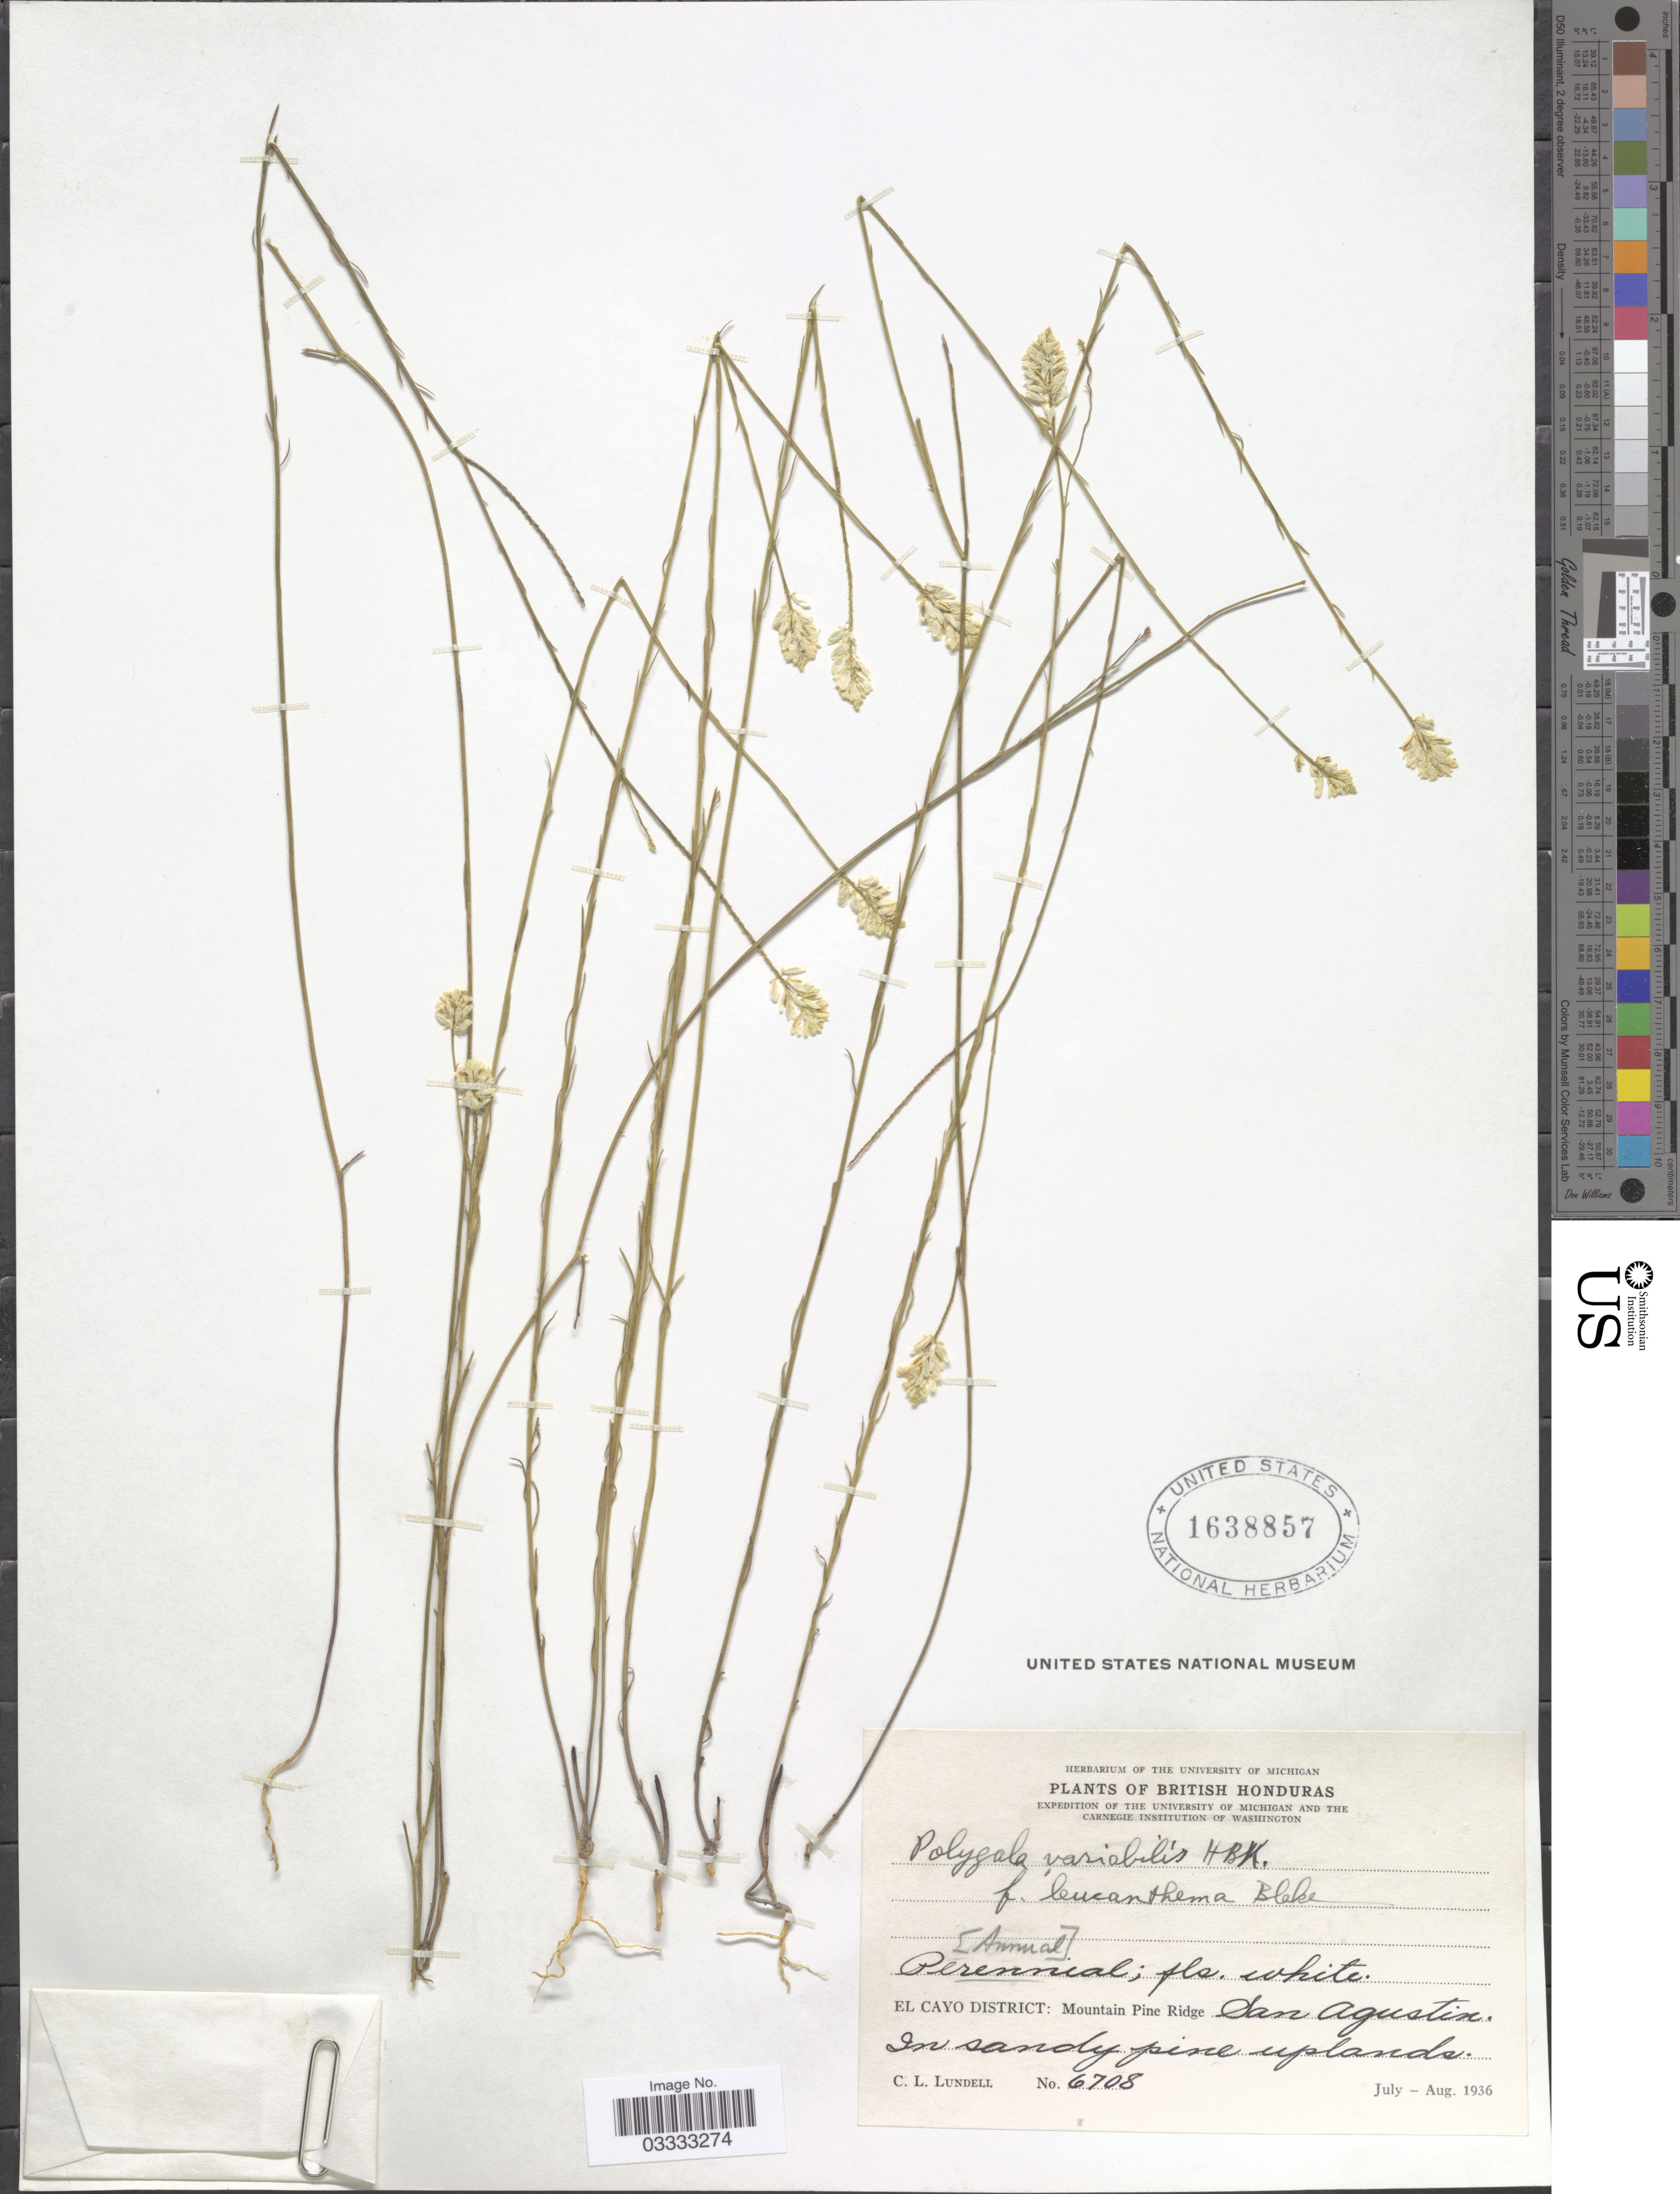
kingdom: Plantae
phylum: Tracheophyta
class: Magnoliopsida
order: Fabales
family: Polygalaceae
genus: Polygala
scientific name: Polygala variabilis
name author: Kunth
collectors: C. L. Lundell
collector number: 6708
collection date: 1936-07/1936-08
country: Belize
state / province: Cayo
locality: British Honduras. El Cayo District. Mountain Pine Ridge. San Agustine.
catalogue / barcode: US 1638857